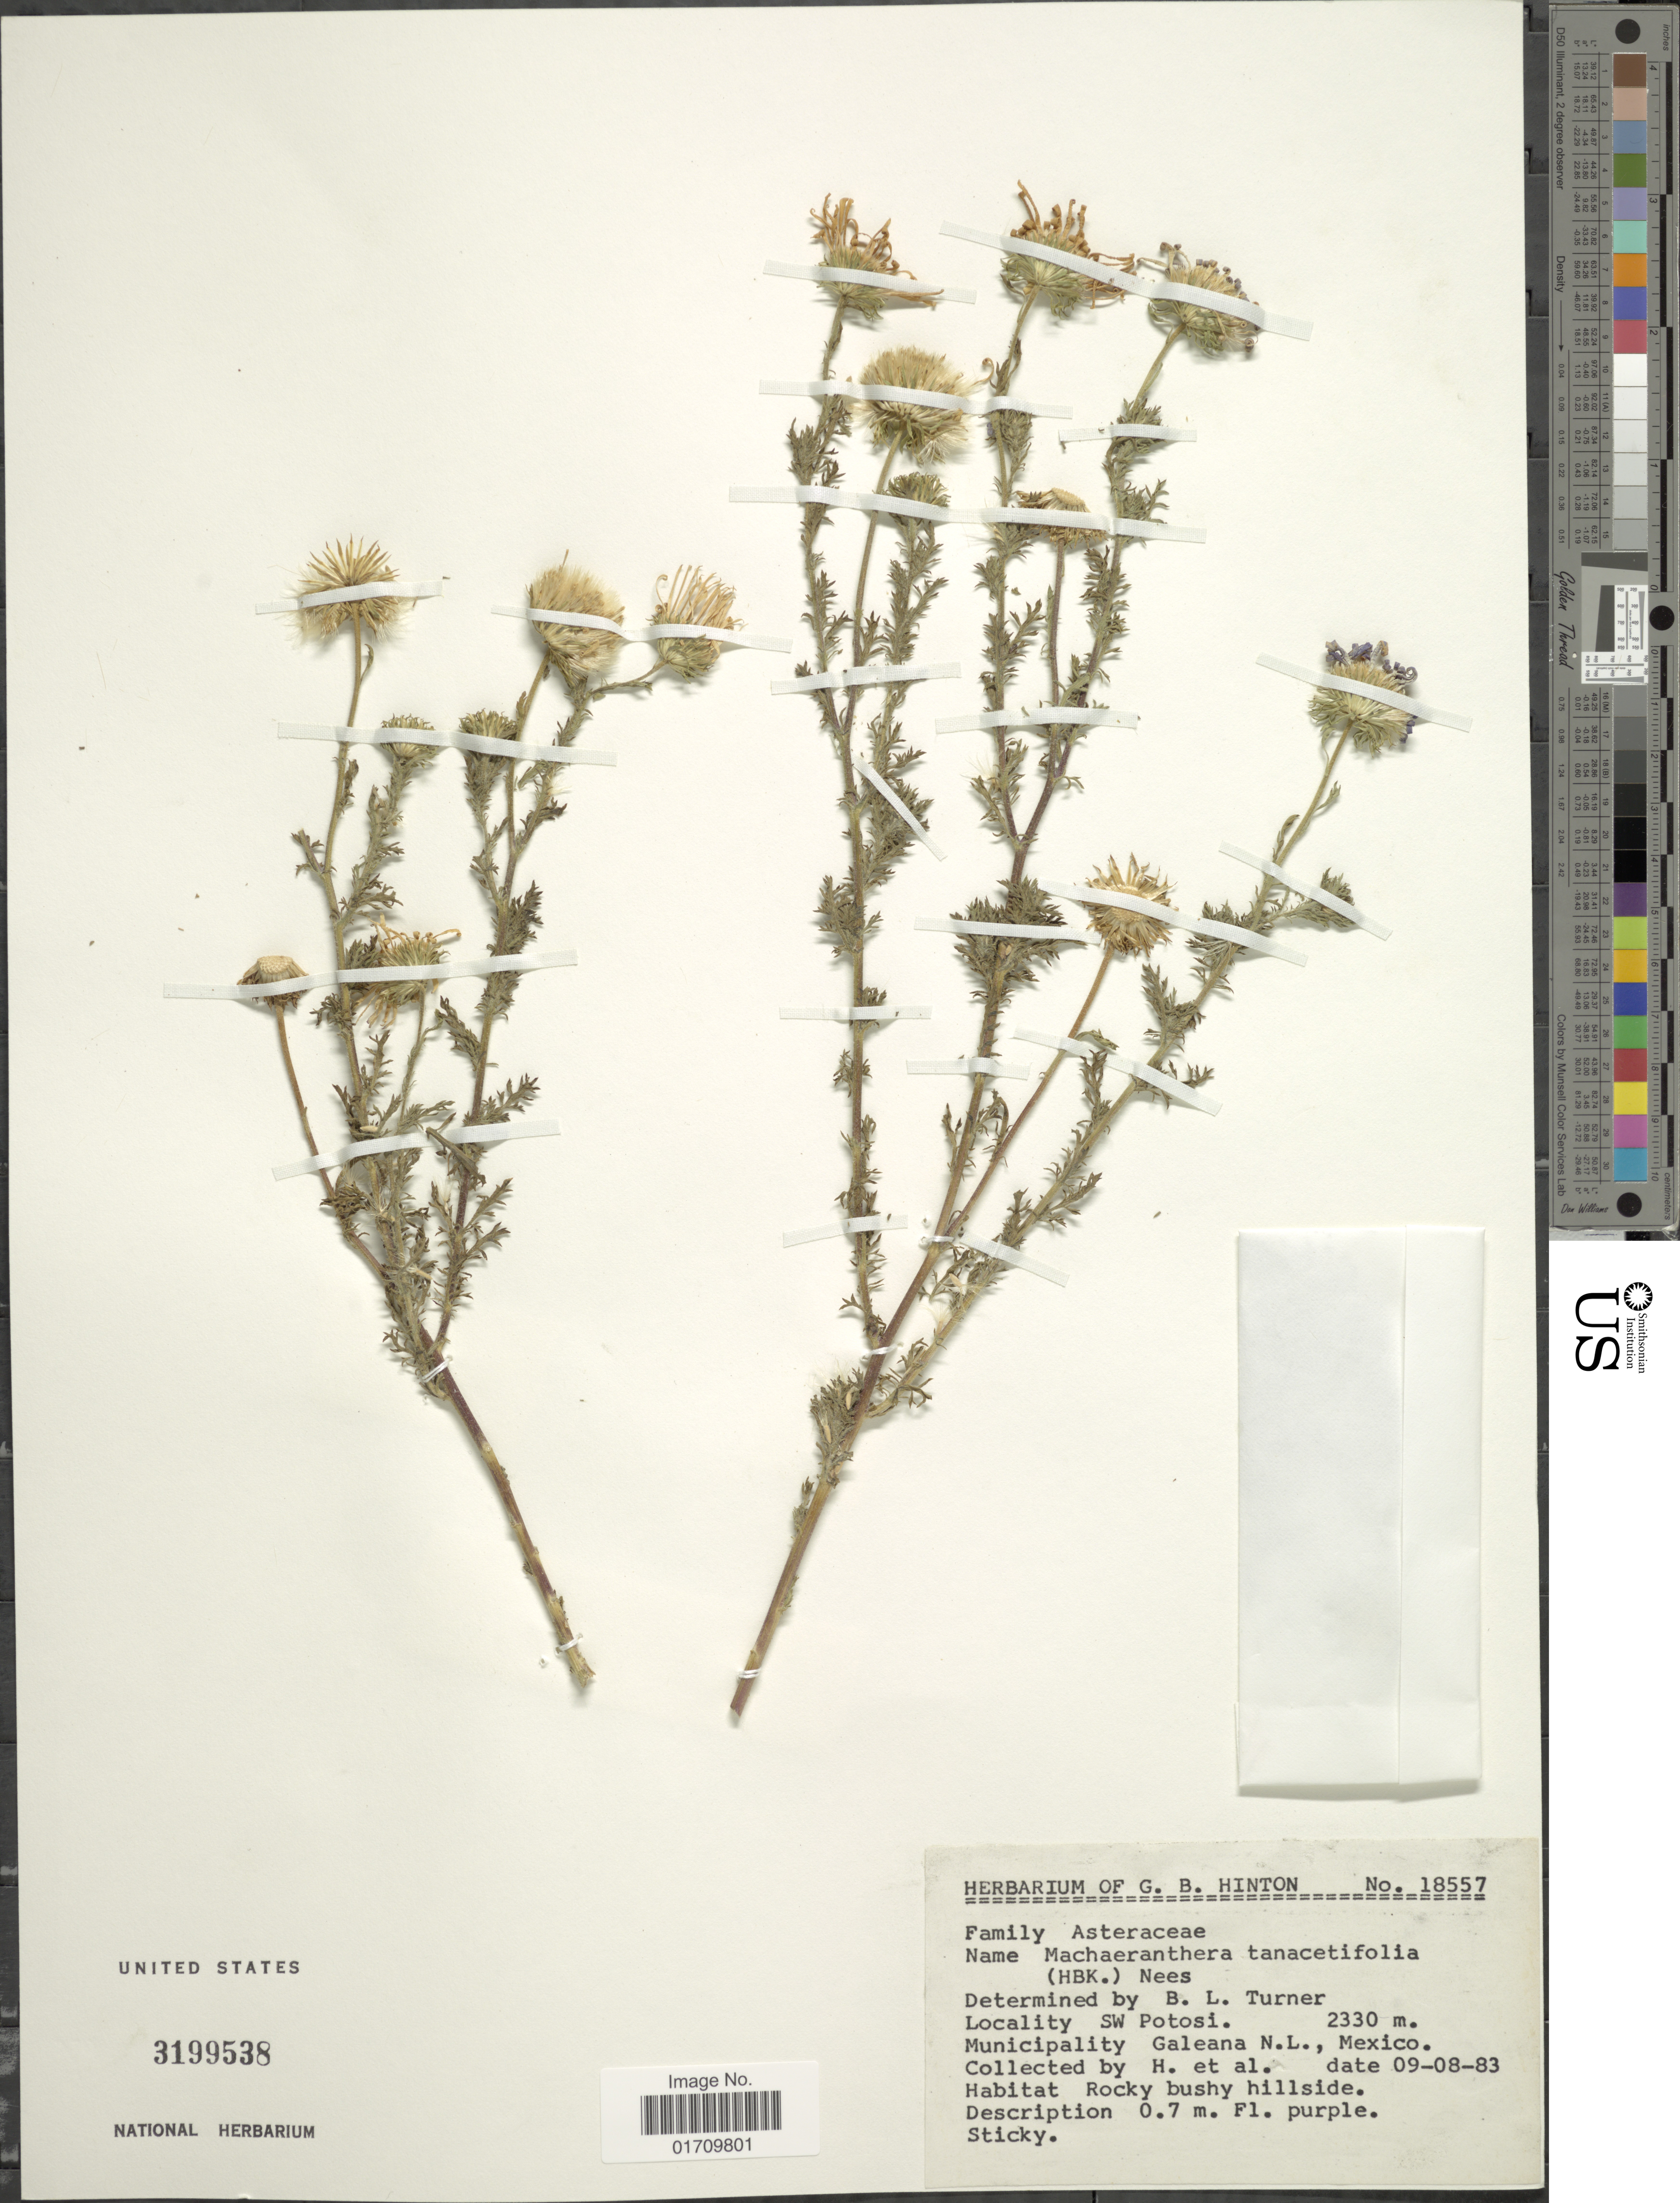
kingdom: Plantae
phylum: Tracheophyta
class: Magnoliopsida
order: Asterales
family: Asteraceae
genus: Machaeranthera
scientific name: Machaeranthera tanacetifolia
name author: (Kunth) Nees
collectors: G. B. Hinton & et al.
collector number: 18557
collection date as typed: Transcribed d/m/y: 9/8/83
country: Mexico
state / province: Nuevo León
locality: SW Potosi, Municipality Galeana N. L.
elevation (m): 2330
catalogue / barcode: US 3199538